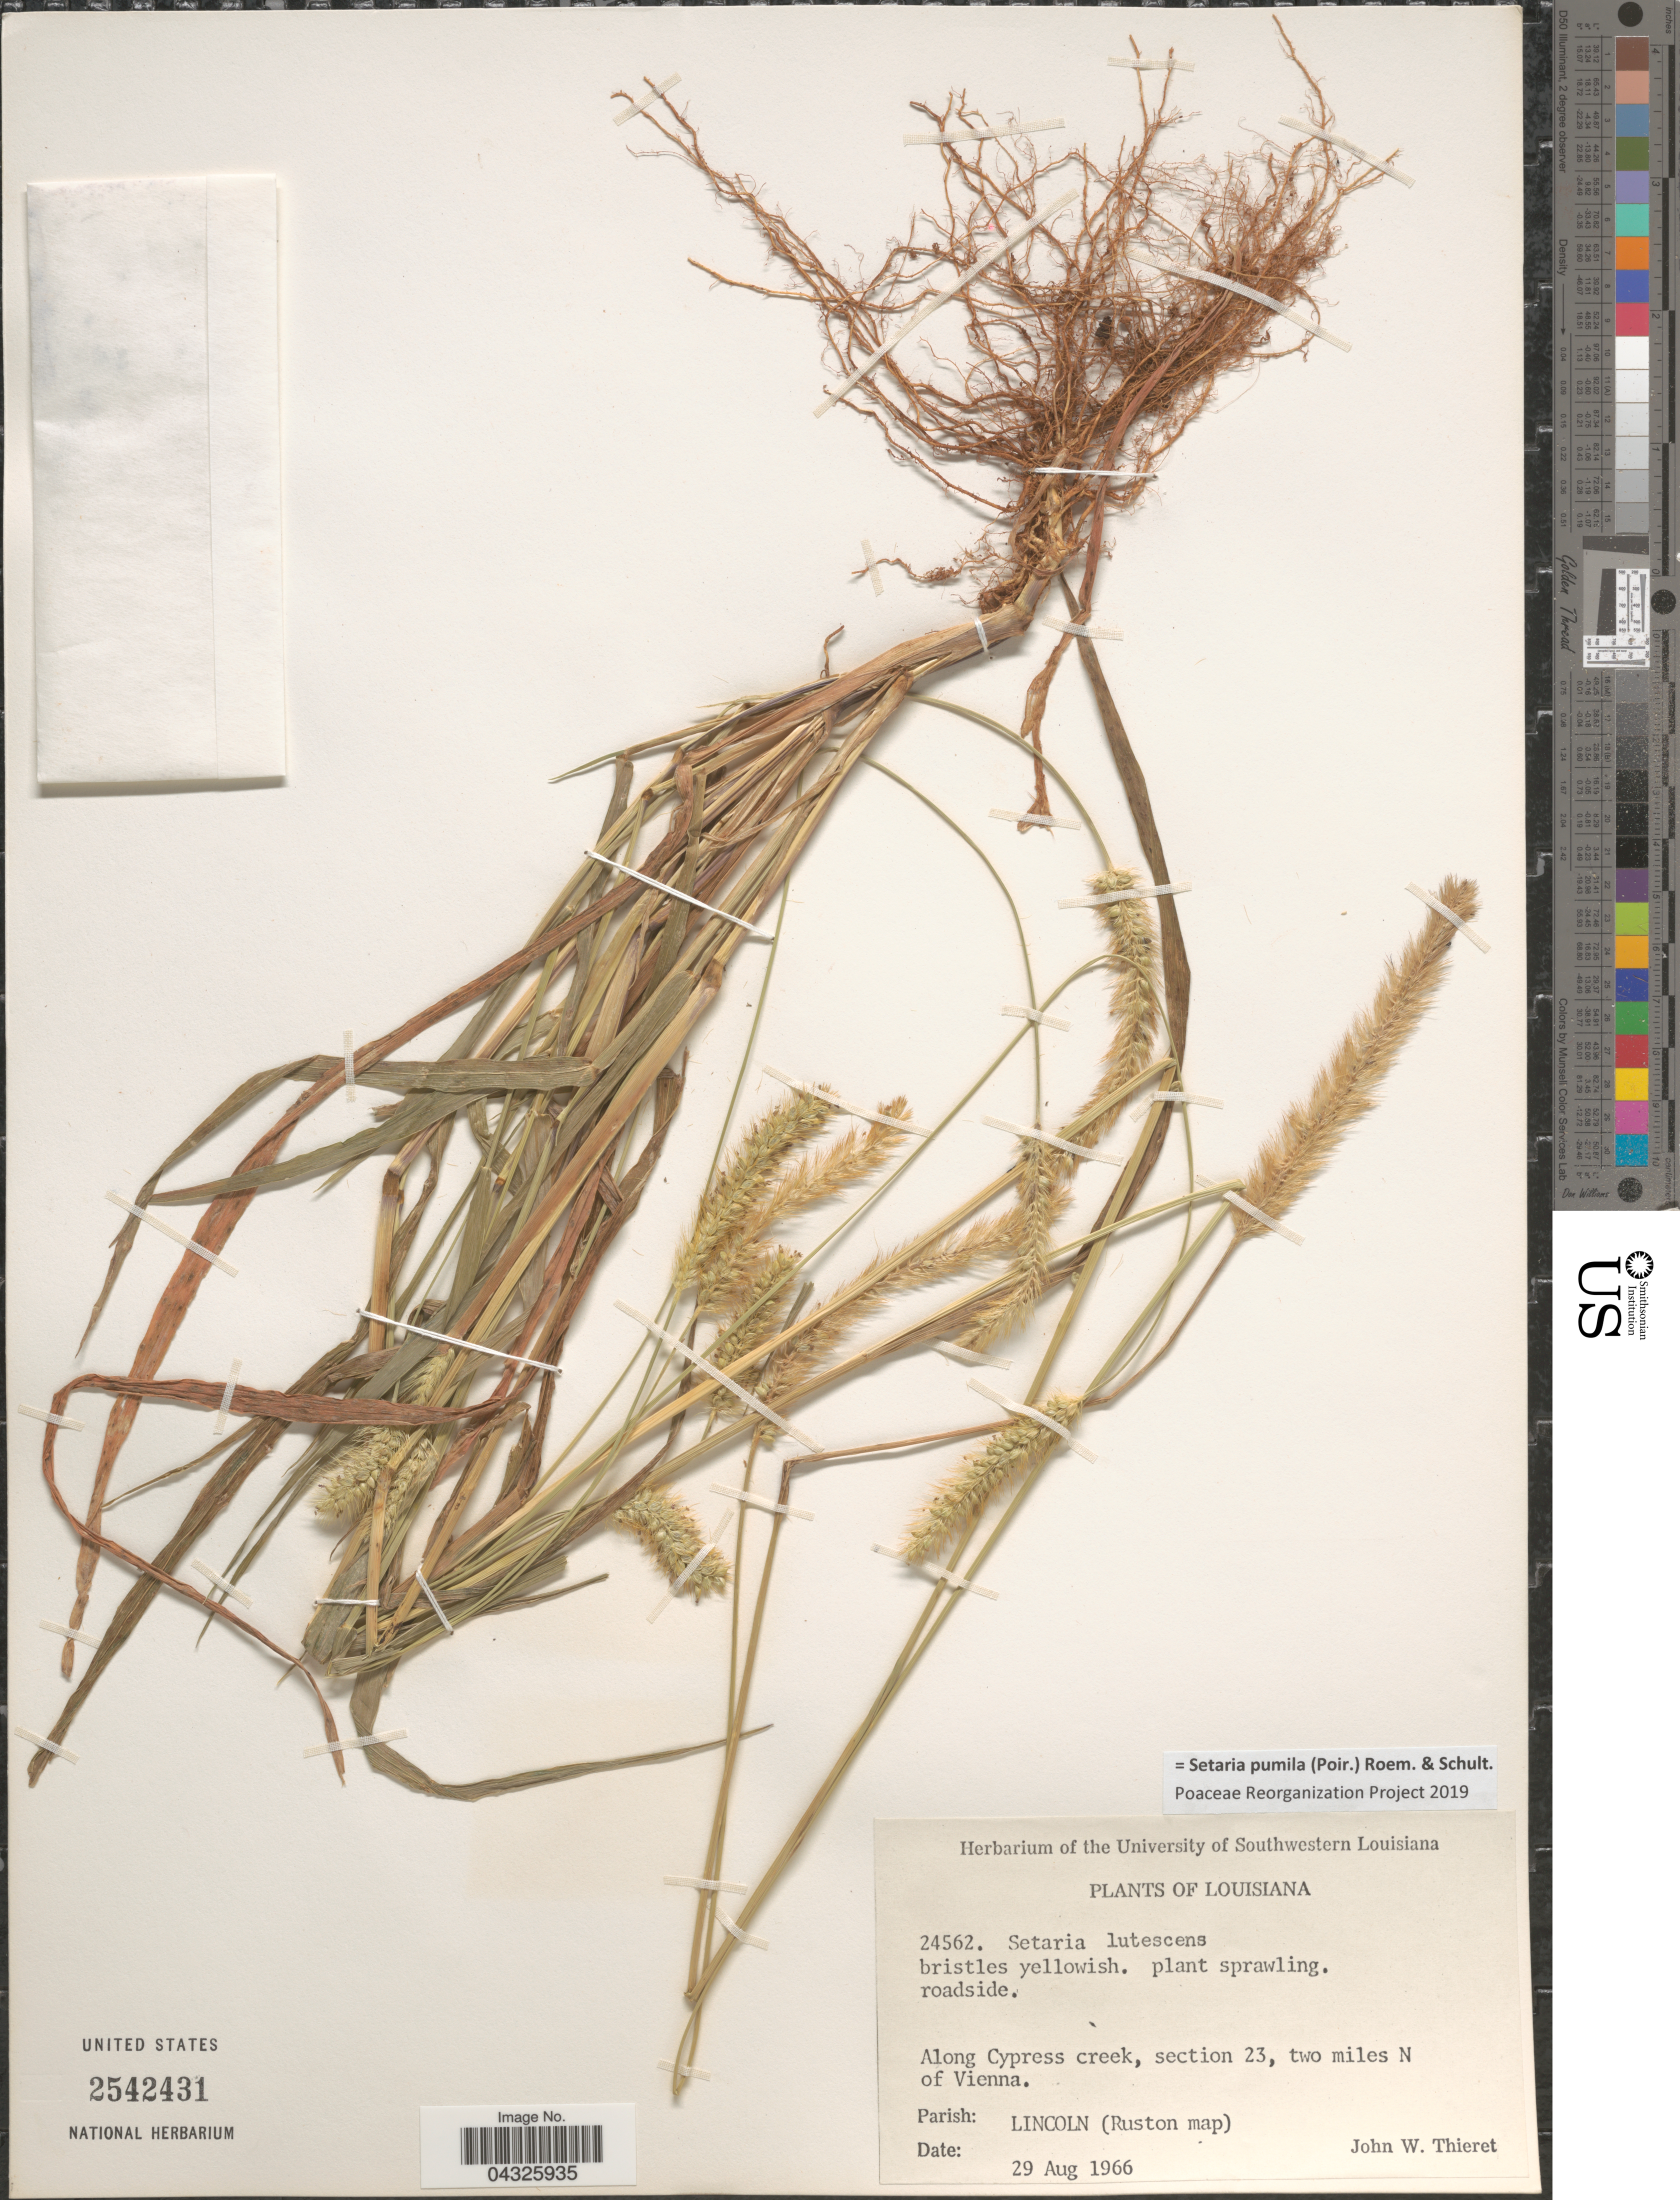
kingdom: Plantae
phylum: Tracheophyta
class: Liliopsida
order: Poales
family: Poaceae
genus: Setaria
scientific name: Setaria pumila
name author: (Poir.) Roem. & Schult.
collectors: J. W. Thieret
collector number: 24562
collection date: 1966-08-29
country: United States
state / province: Louisiana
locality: Along Cypress creek, section 23, two miles N of Vienna. Parish: Lincoln (Ruston map).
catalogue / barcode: US 2542431